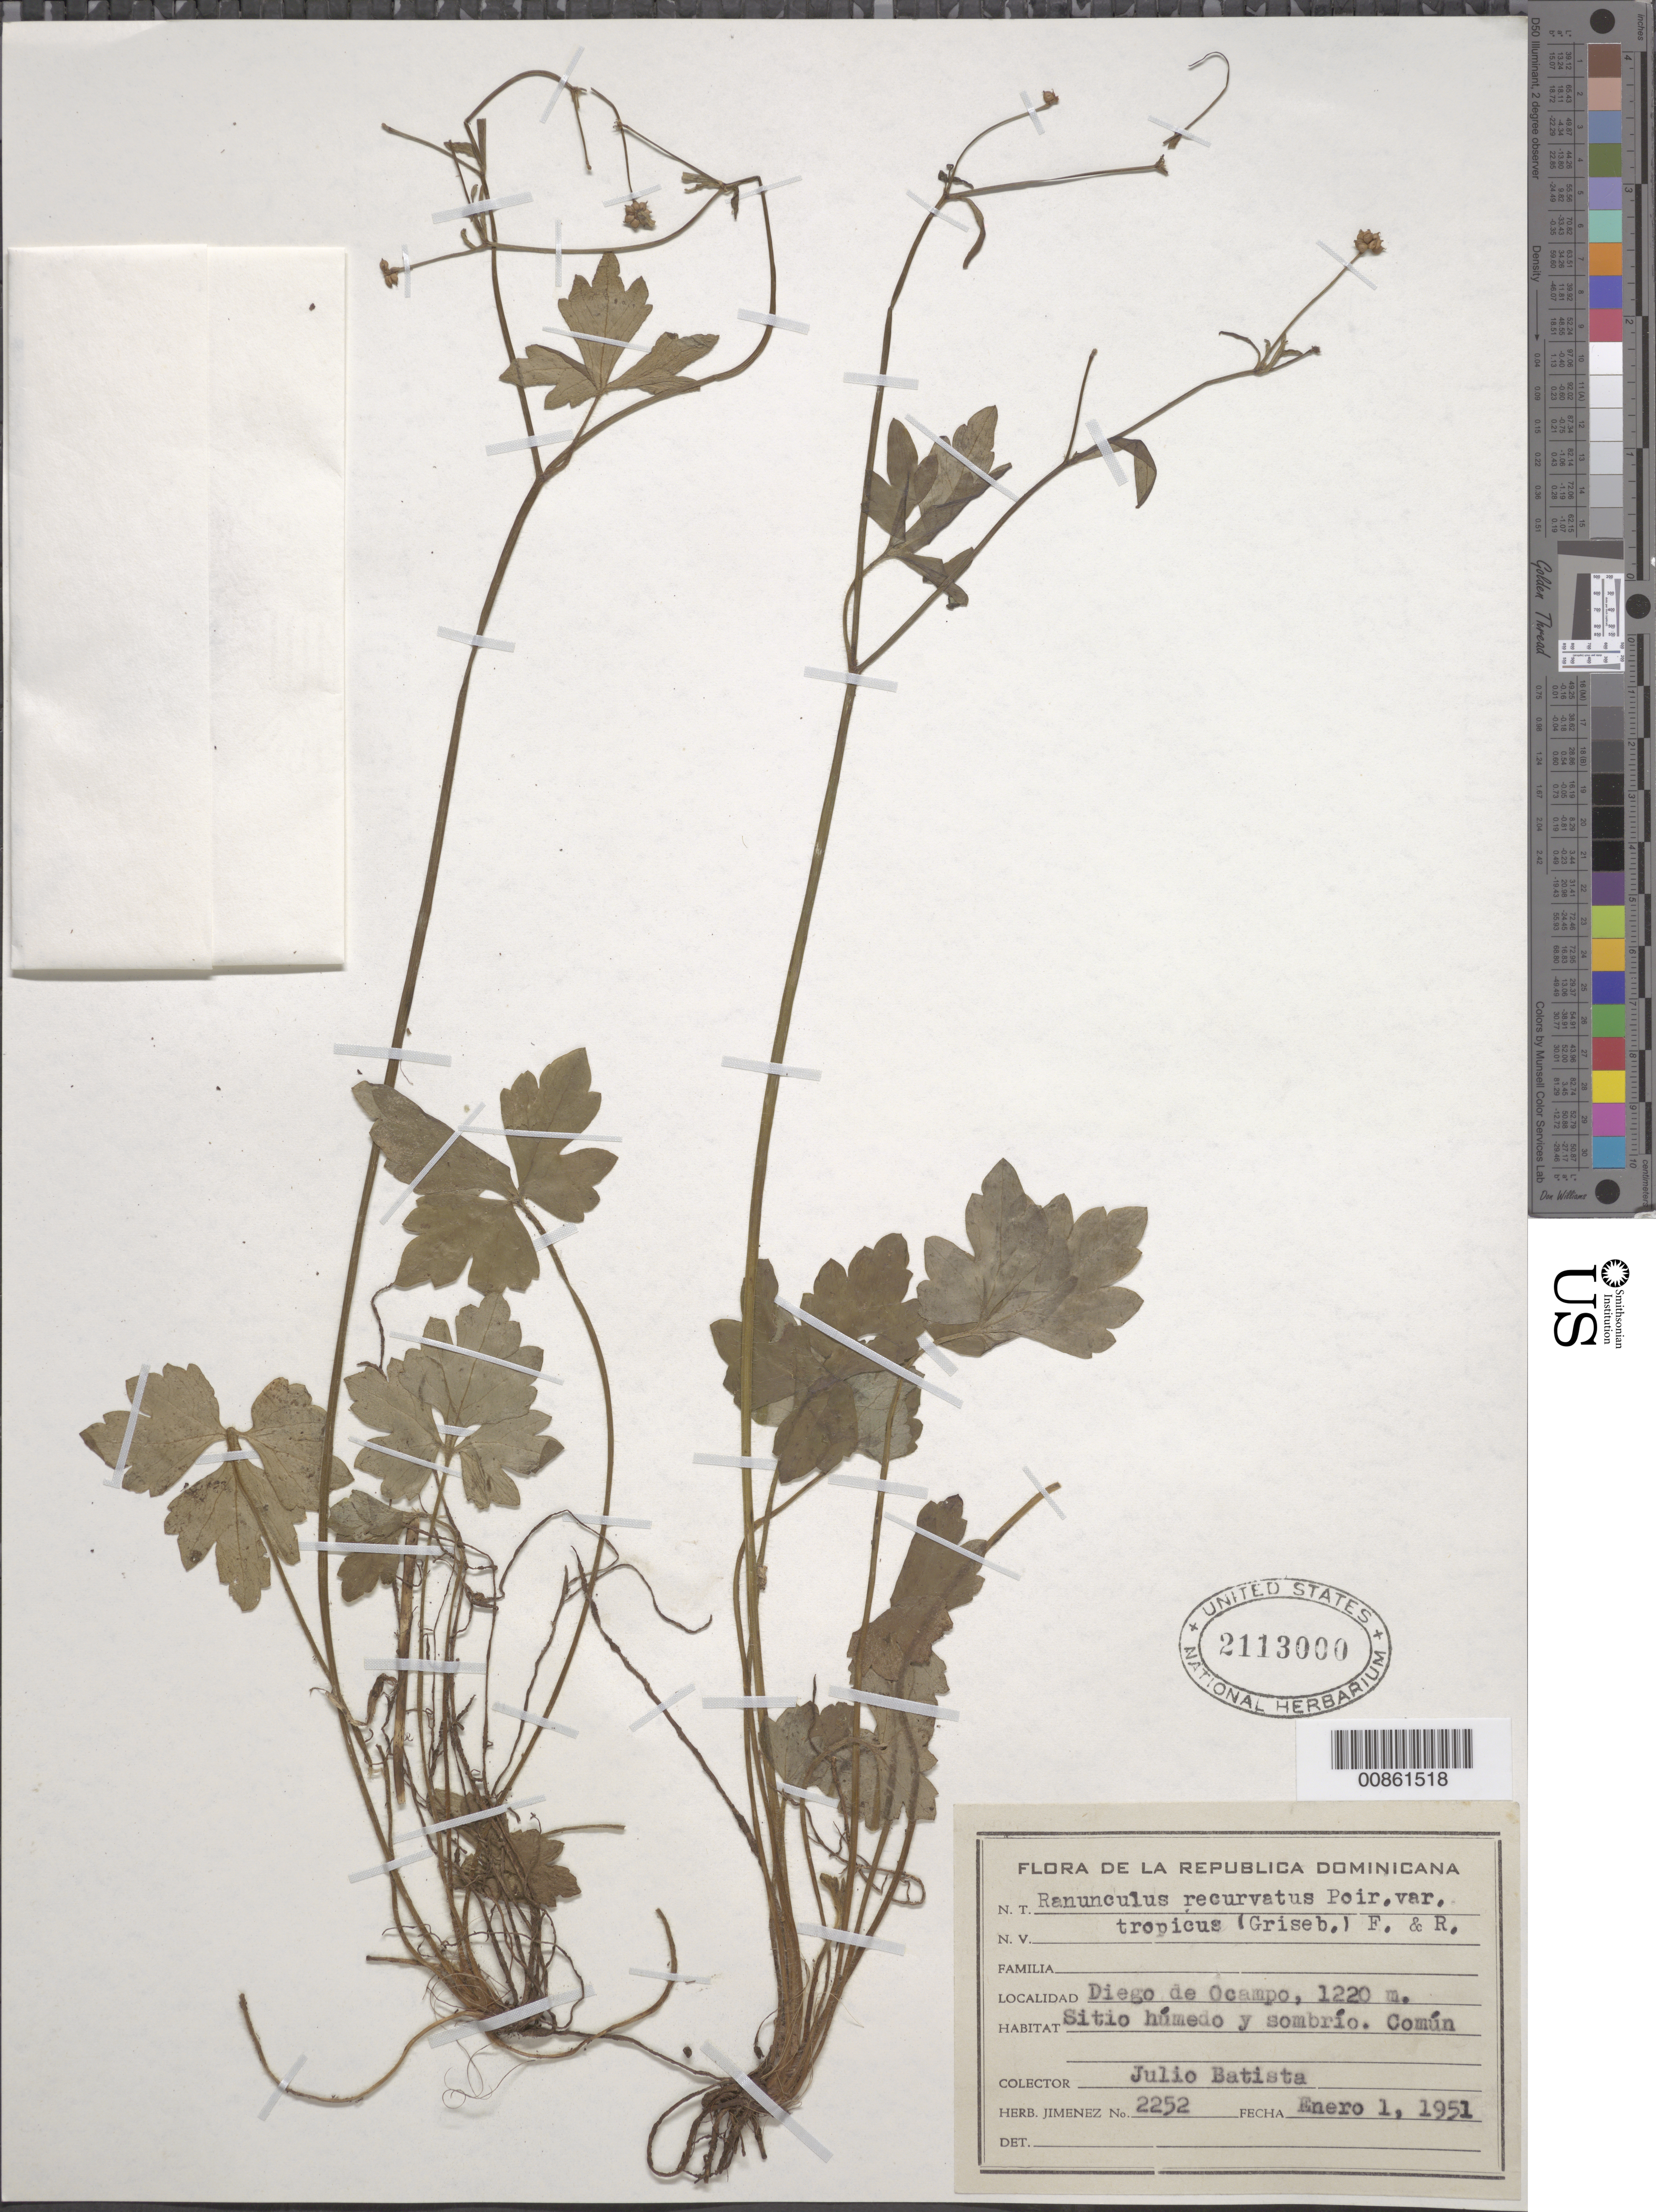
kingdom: Plantae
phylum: Tracheophyta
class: Magnoliopsida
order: Ranunculales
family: Ranunculaceae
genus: Ranunculus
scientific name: Ranunculus recurvatus var. tropicus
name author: (Griseb.) Fawc. & Rendle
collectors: J. Batista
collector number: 2252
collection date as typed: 01 Jan 1951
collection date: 1951-01-01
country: Dominican Republic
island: Hispaniola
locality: Diego de Ocampo.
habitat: Sitio húmedo y sombrío.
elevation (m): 1220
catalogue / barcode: US 2113000